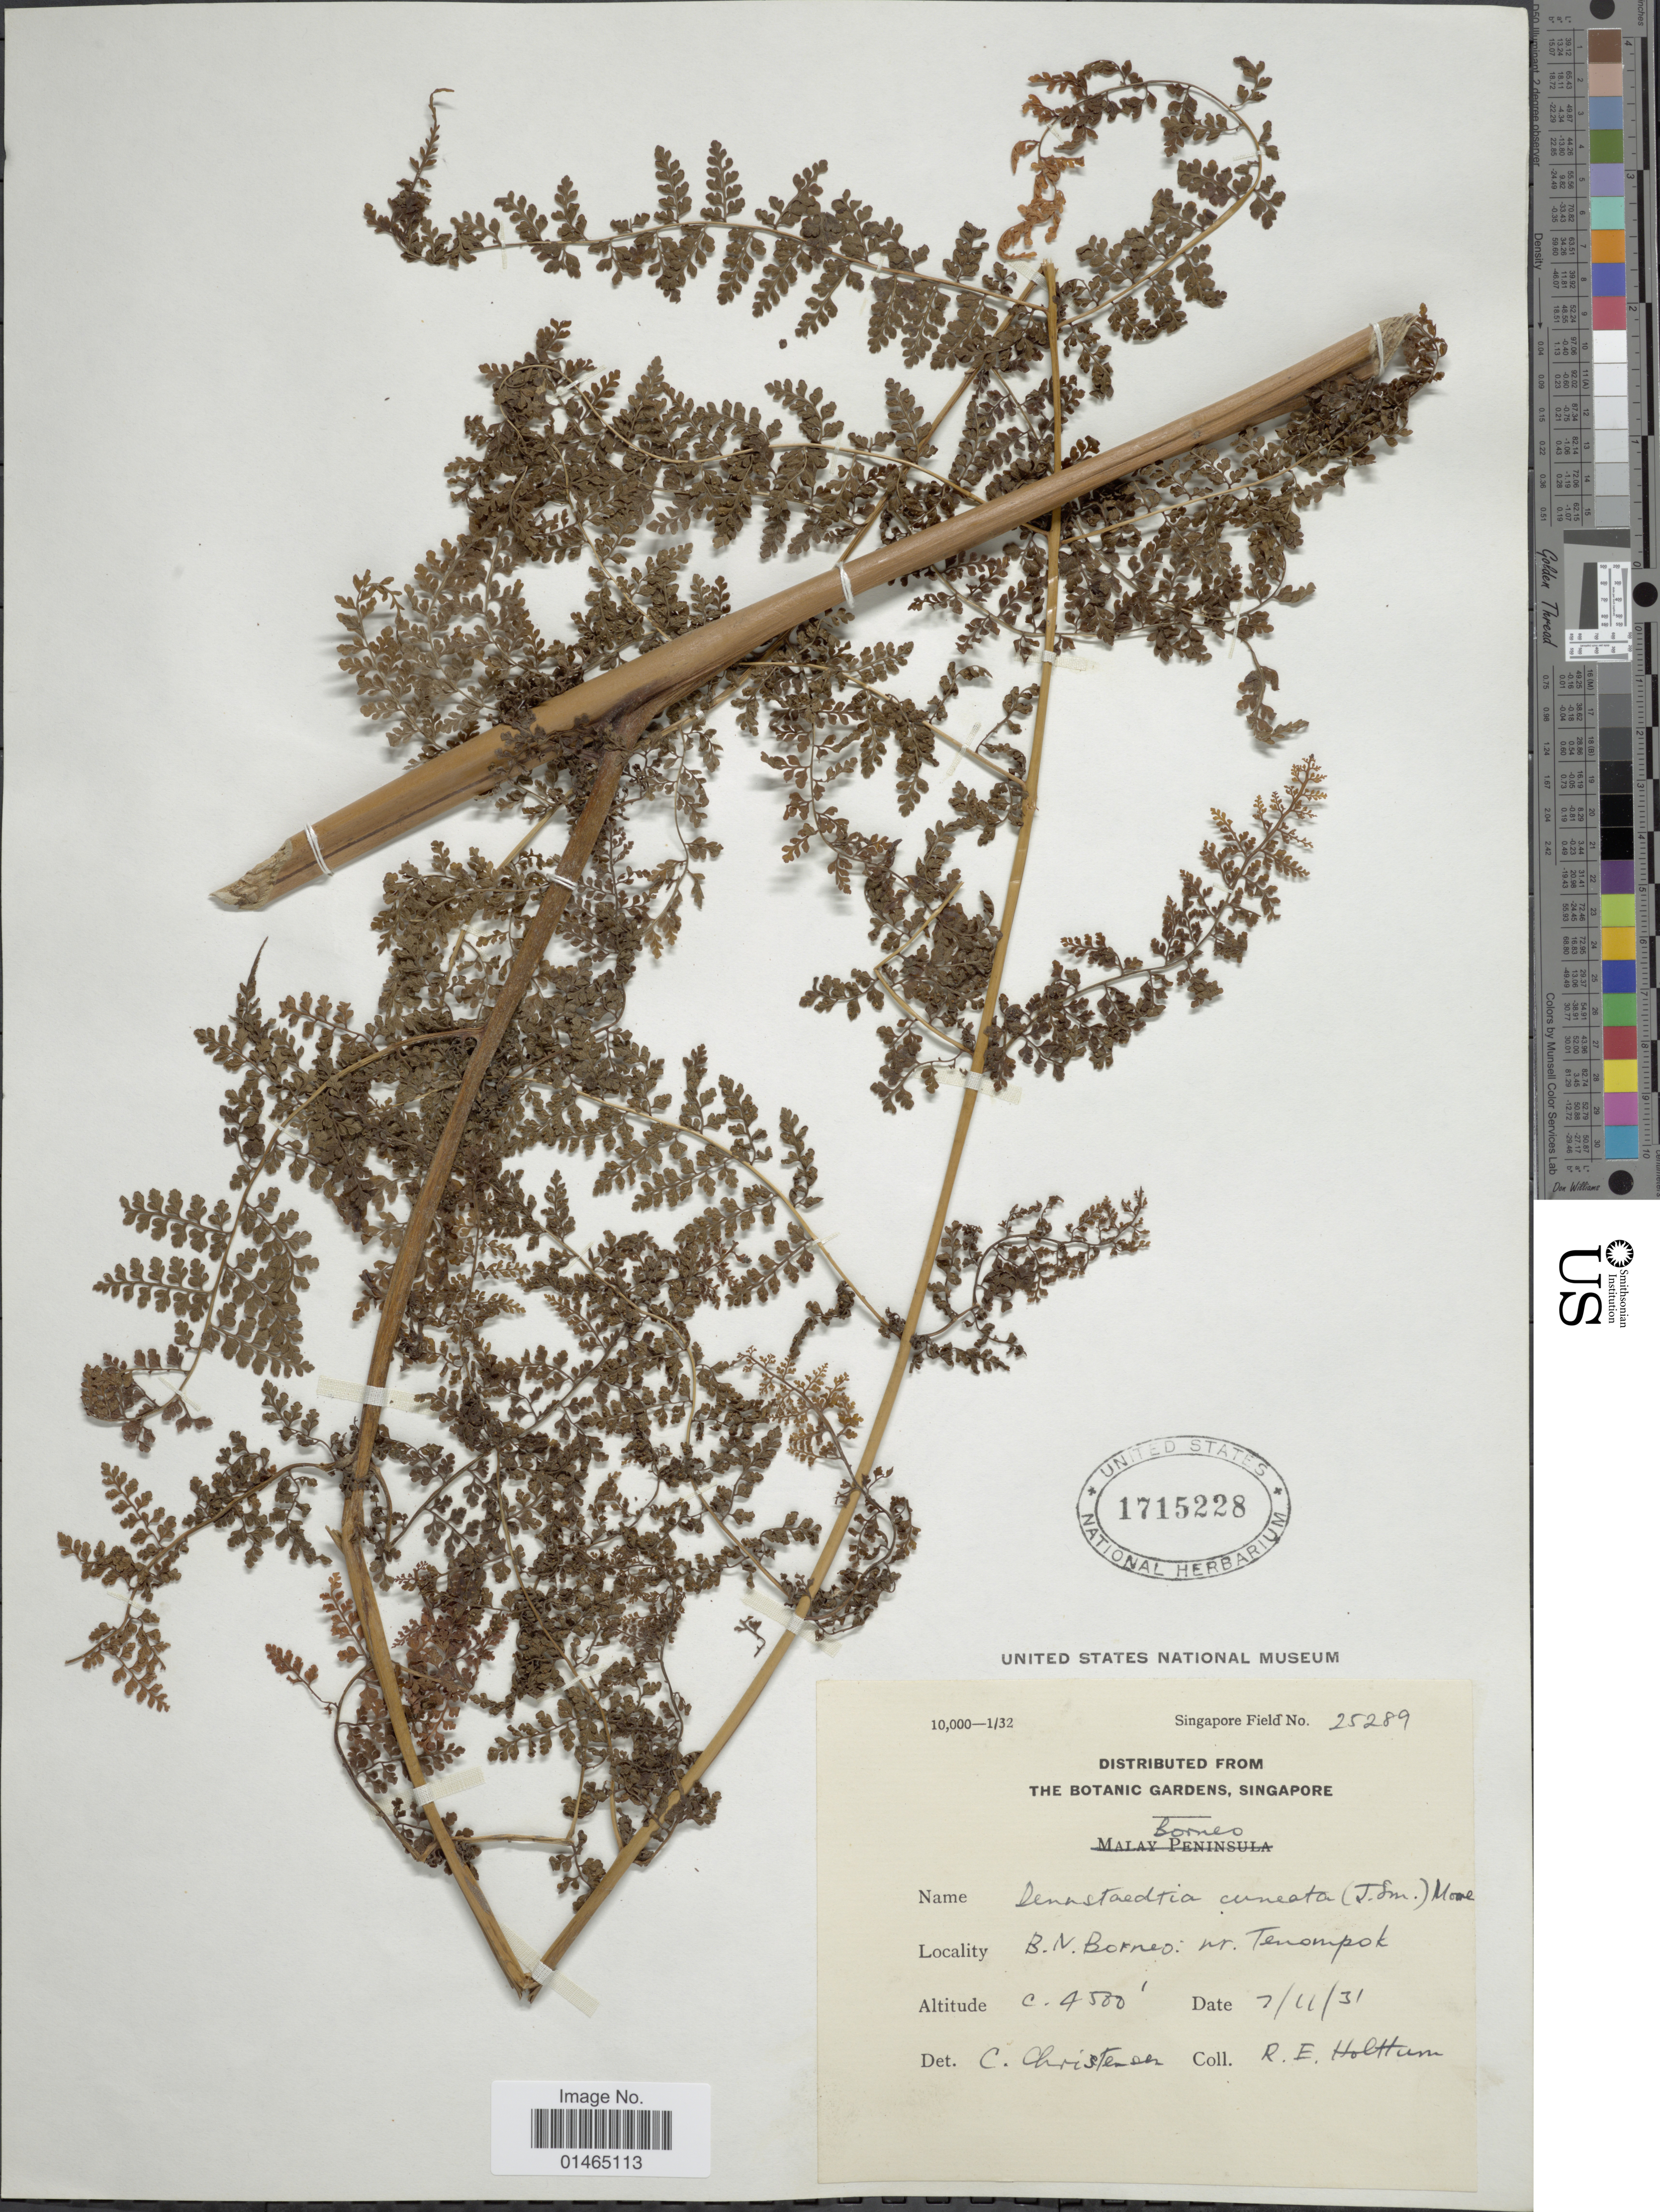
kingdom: Plantae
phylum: Tracheophyta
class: Polypodiopsida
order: Polypodiales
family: Dennstaedtiaceae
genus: Dennstaedtia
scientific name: Dennstaedtia cuneata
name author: (Hook.) T. Moore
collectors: C. Christensen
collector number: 25289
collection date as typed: Transcribed d/m/y: 7/11/31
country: Malaysia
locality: Borneo. B.N. Borneo; nr. Tenompok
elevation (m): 1372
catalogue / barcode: US 1715228